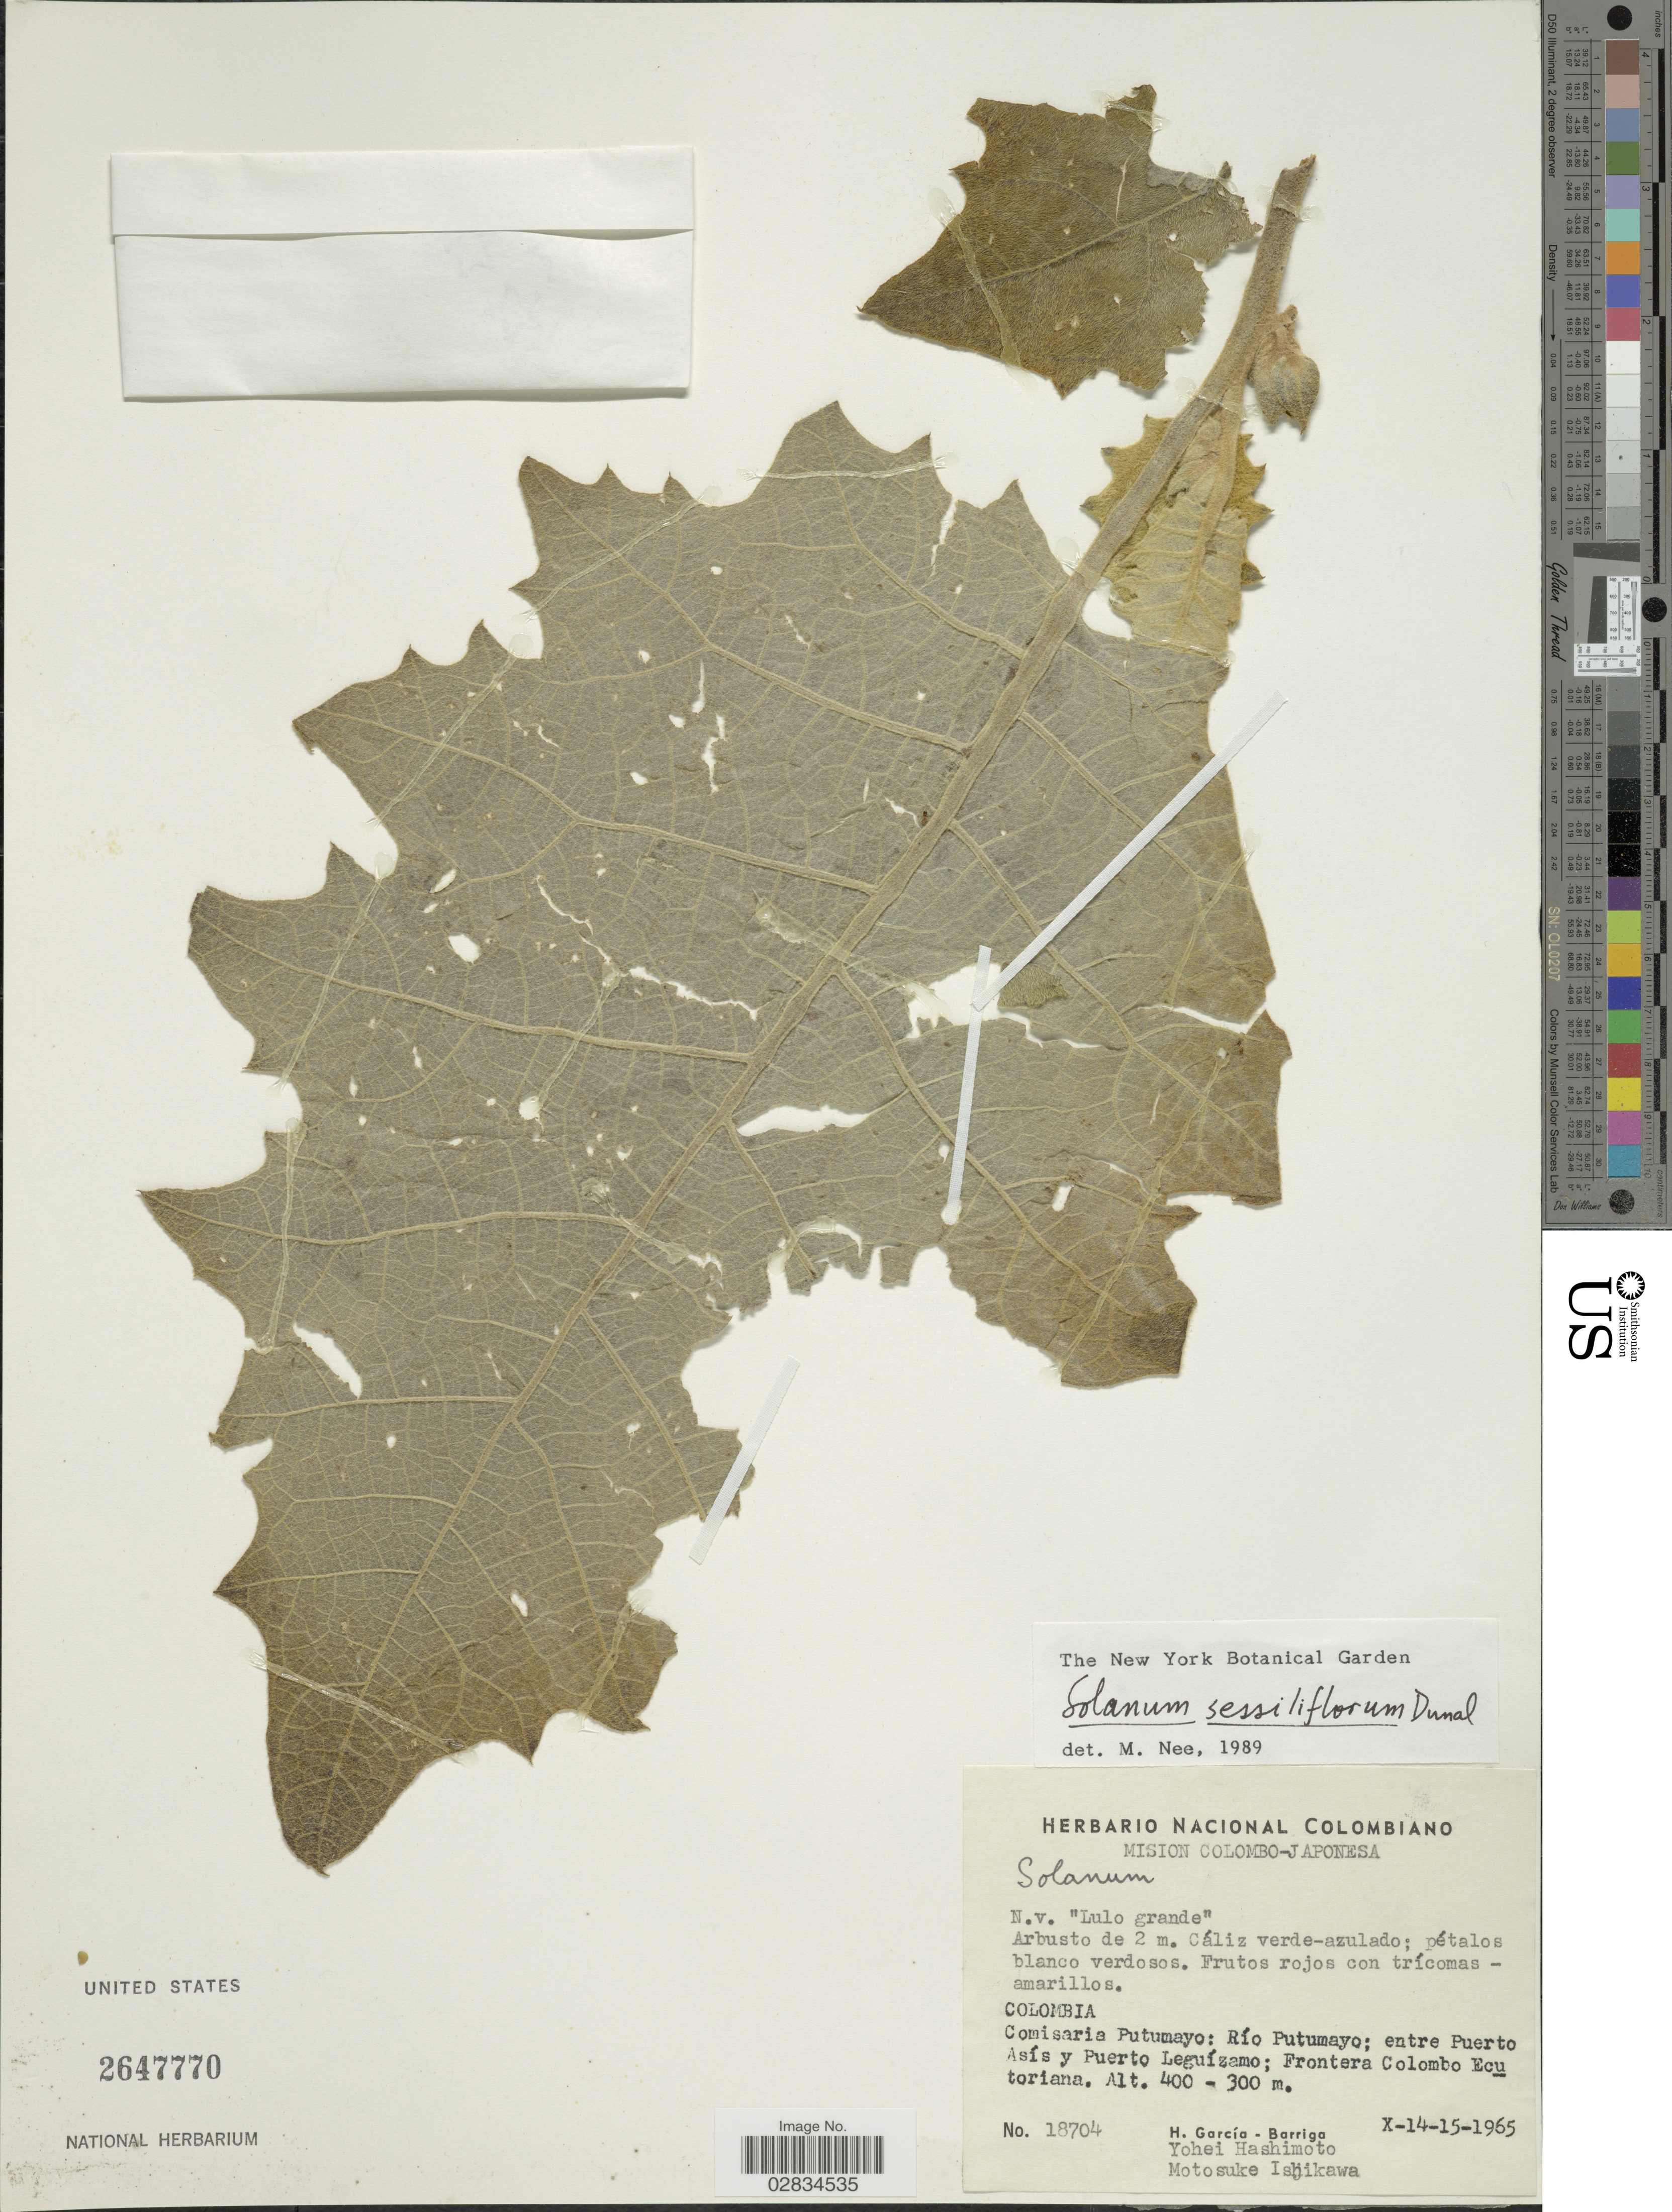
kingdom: Plantae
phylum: Tracheophyta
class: Magnoliopsida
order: Solanales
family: Solanaceae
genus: Solanum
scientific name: Solanum sessiliflorum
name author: Dunal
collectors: H. García Barriga, Y. Hashimoto & M. Ishikawa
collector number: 18704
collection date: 1965-10-14/1965-10-15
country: Colombia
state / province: Putumayo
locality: Comisaria Putumayo: Río Putumayo: entre Puerto Asís y Puerto Leguízamo; Frontera Colombo Ecuatoriana.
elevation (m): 300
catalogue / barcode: US 2647770